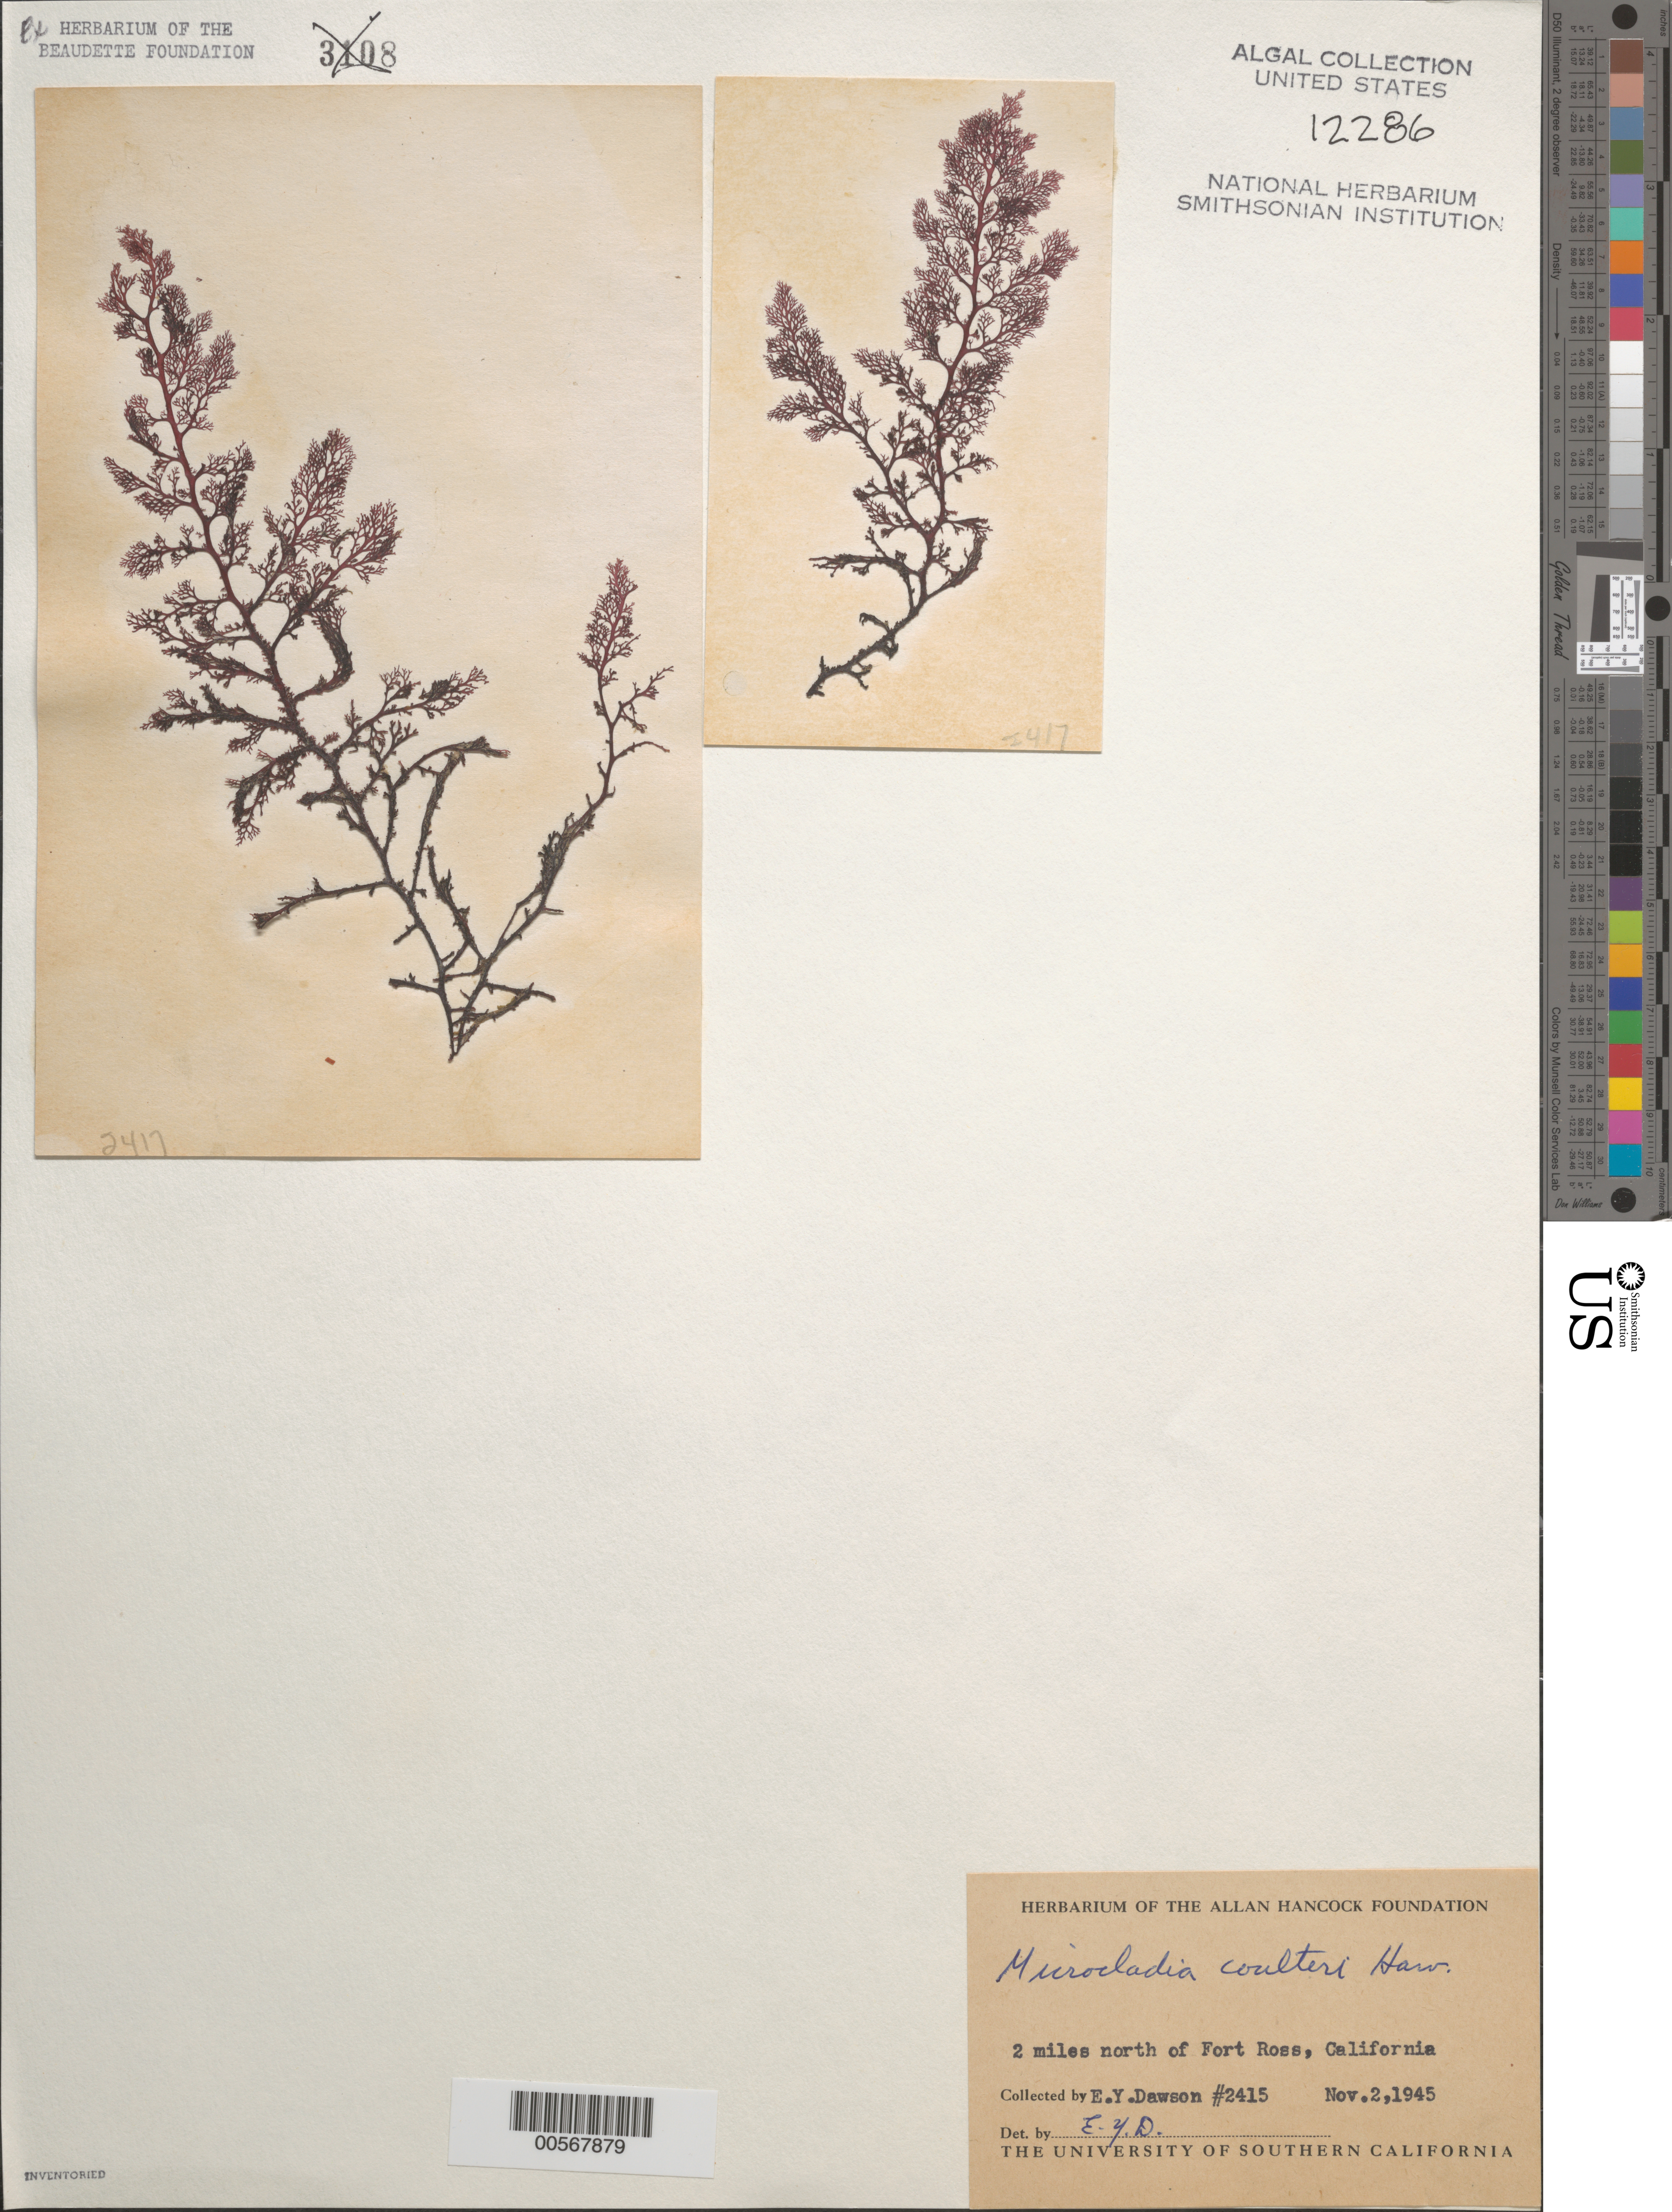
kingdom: Plantae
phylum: Rhodophyta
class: Florideophyceae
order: Ceramiales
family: Ceramiaceae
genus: Microcladia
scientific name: Microcladia coulteri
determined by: Dawson, E. Y.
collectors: E. Y. Dawson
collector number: EYD 2415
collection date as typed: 02 Nov 1945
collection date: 1945-11-02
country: United States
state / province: California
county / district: Sonoma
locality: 2 miles north of Fort Ross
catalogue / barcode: US 12286